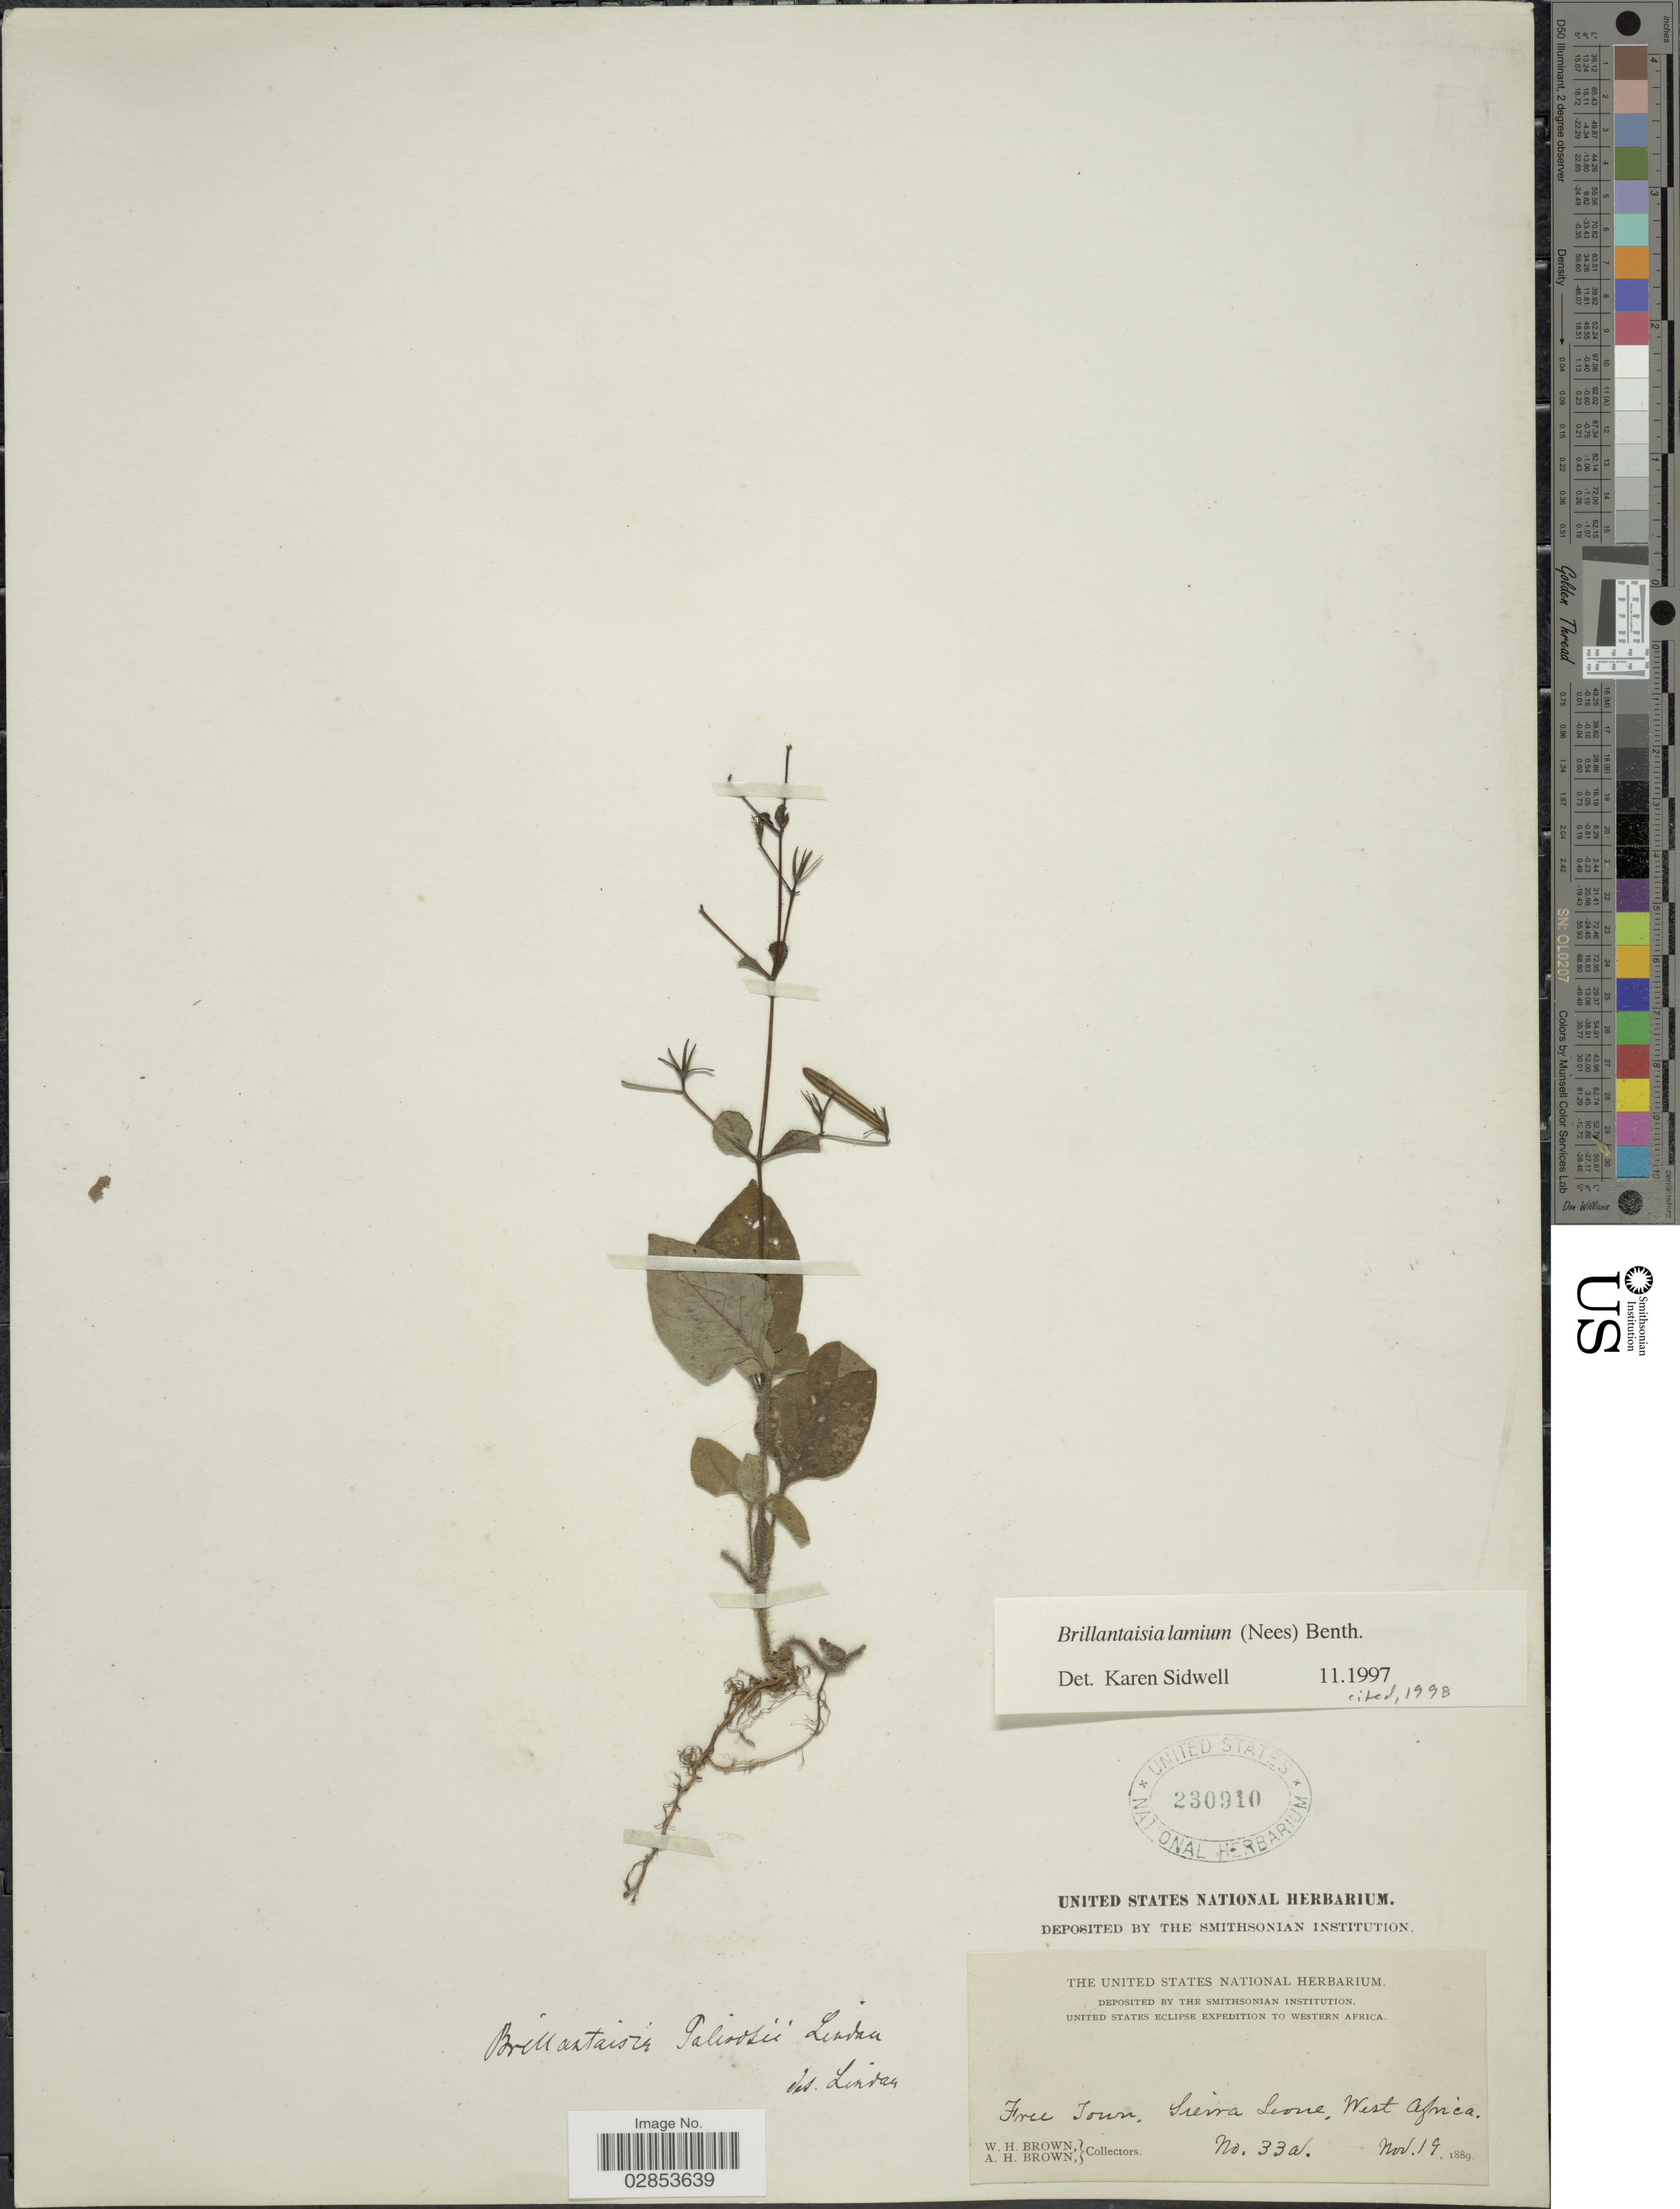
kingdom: Plantae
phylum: Tracheophyta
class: Magnoliopsida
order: Lamiales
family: Acanthaceae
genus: Brillantaisia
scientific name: Brillantaisia lamium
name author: (Nees) Benth.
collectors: W. H. Brown & A. H. Brown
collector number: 33a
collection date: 1889-11-19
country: Sierra Leone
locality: Free Town. West Africa. Western Africa.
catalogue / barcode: US 230910